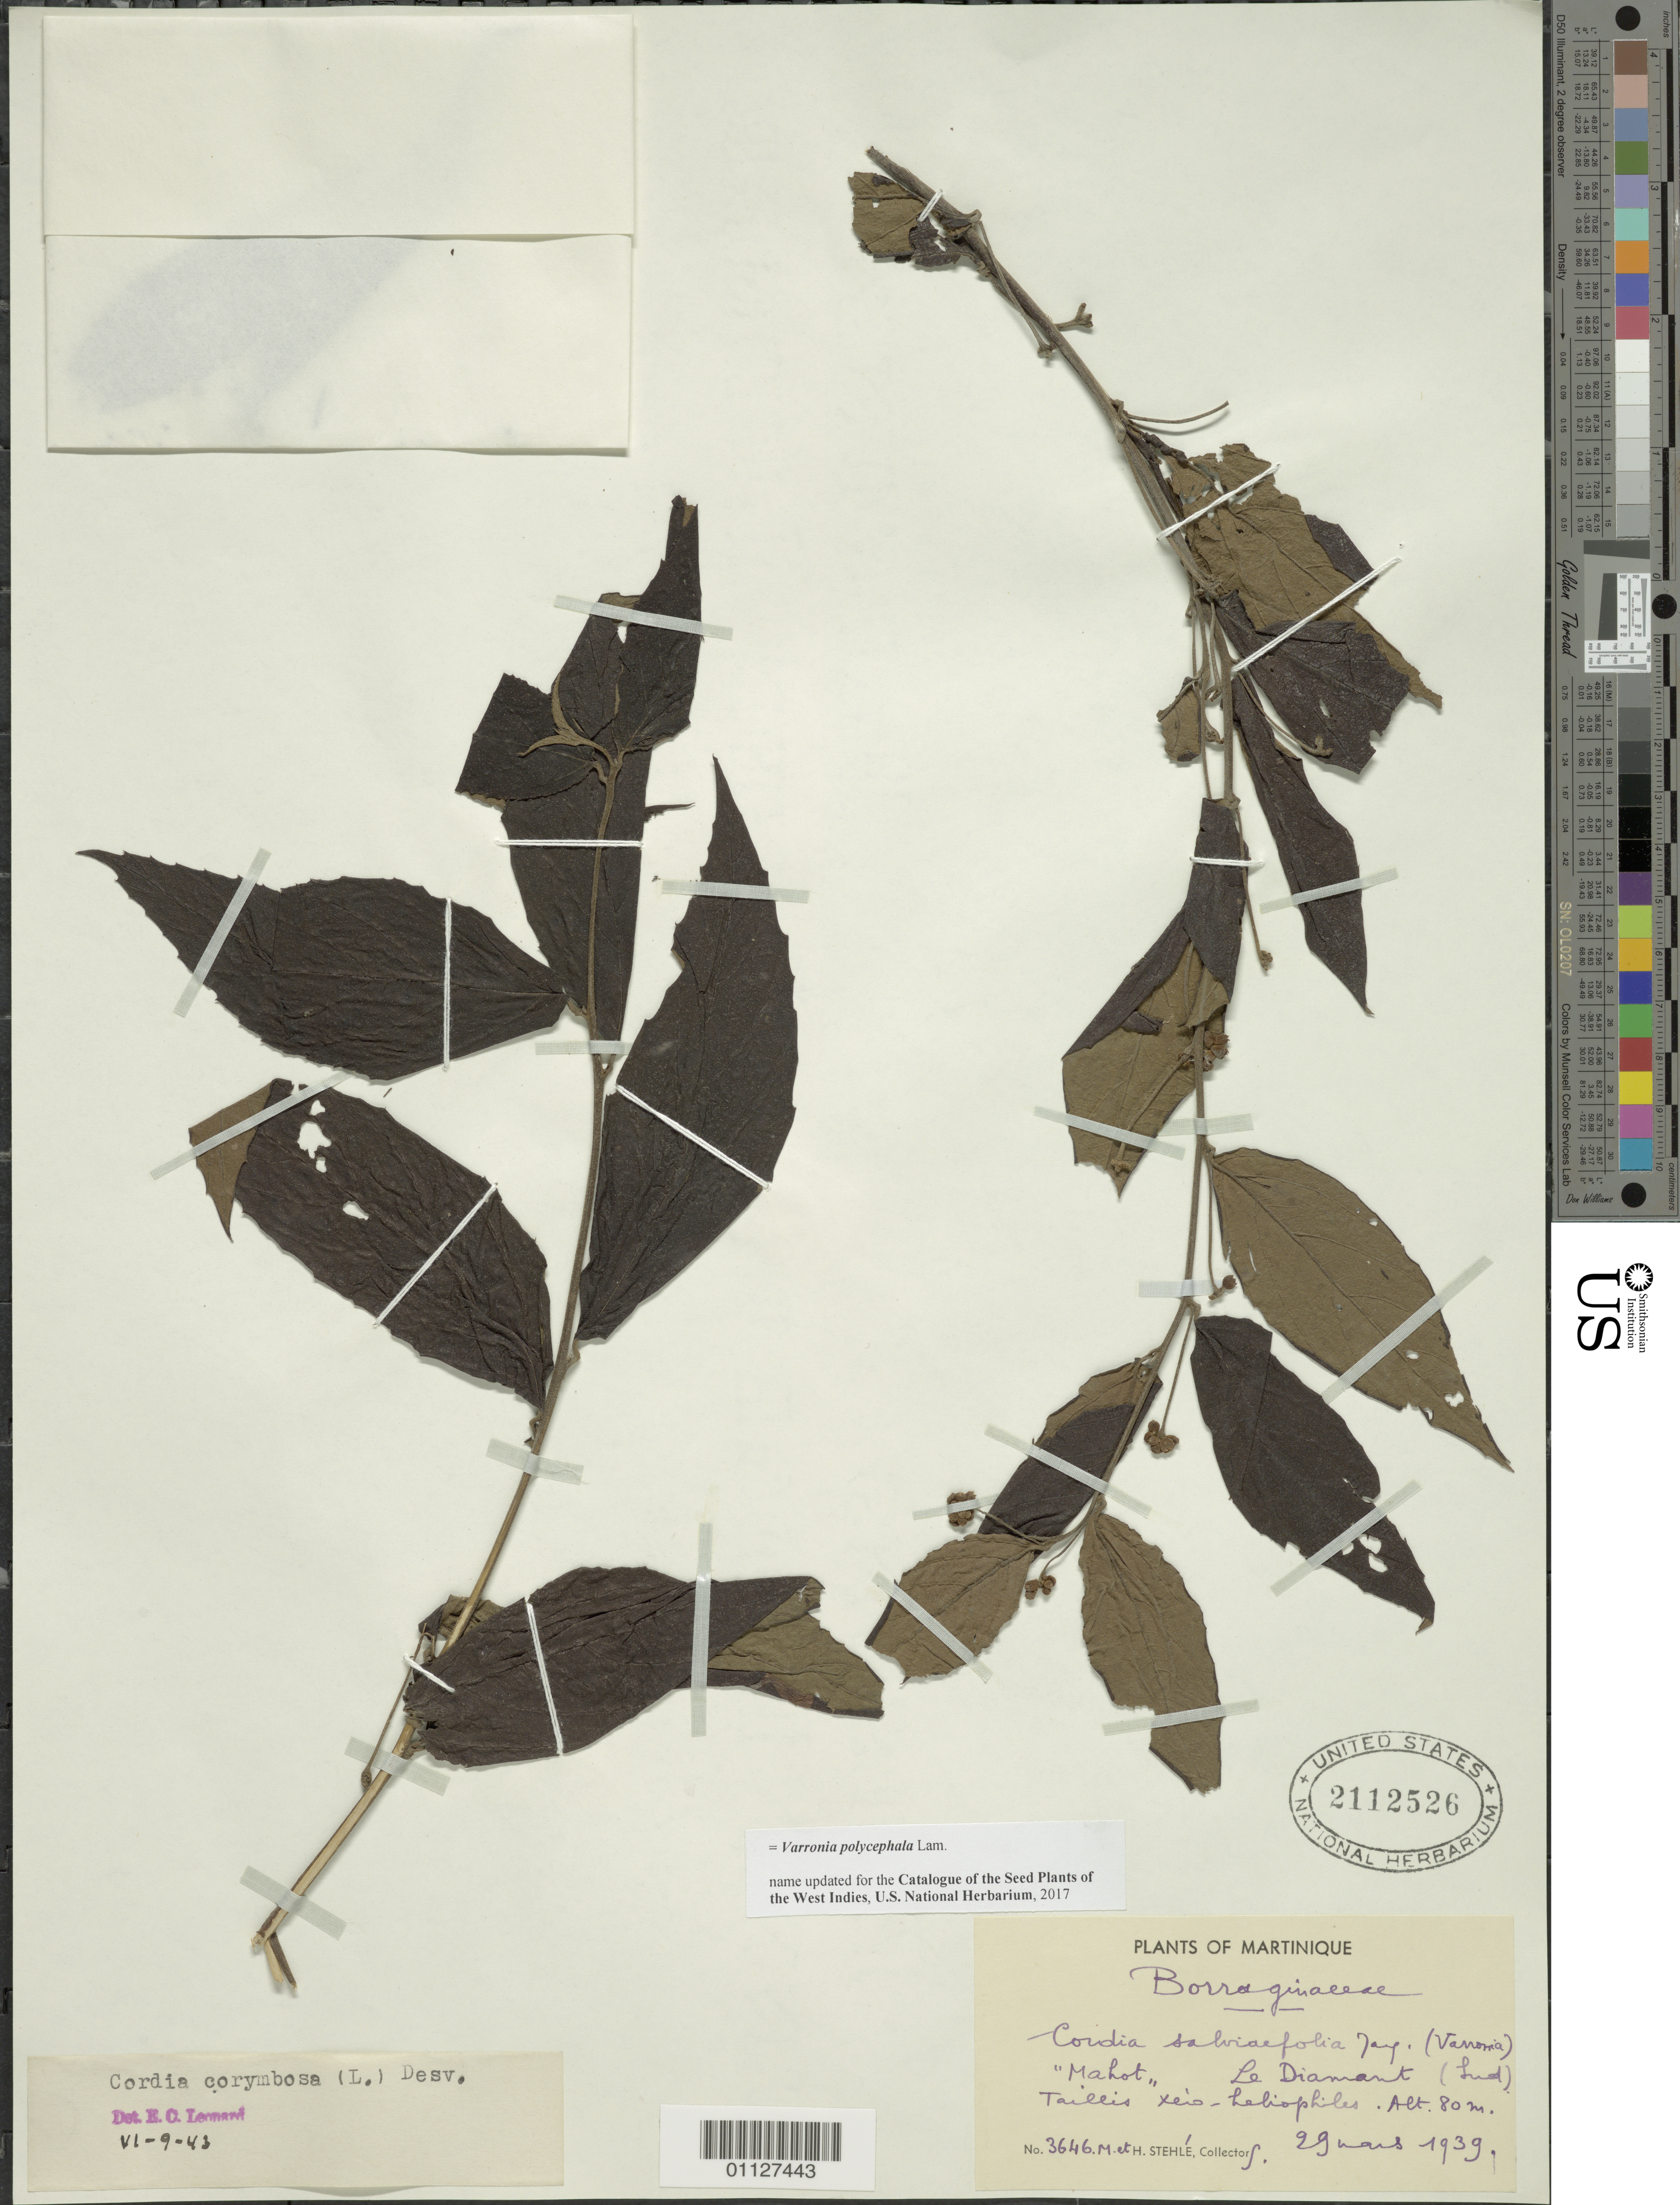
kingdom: Plantae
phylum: Tracheophyta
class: Magnoliopsida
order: Boraginales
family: Cordiaceae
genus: Varronia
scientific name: Varronia polycephala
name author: Lam.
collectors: H. Stehlé & M. Stehlé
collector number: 3646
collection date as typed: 29 Mar 1939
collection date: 1939-03-29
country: Martinique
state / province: Le Marin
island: Martinique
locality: Le Diamant (Sud)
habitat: taillis xéro-héliophiles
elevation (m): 80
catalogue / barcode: US 2112526